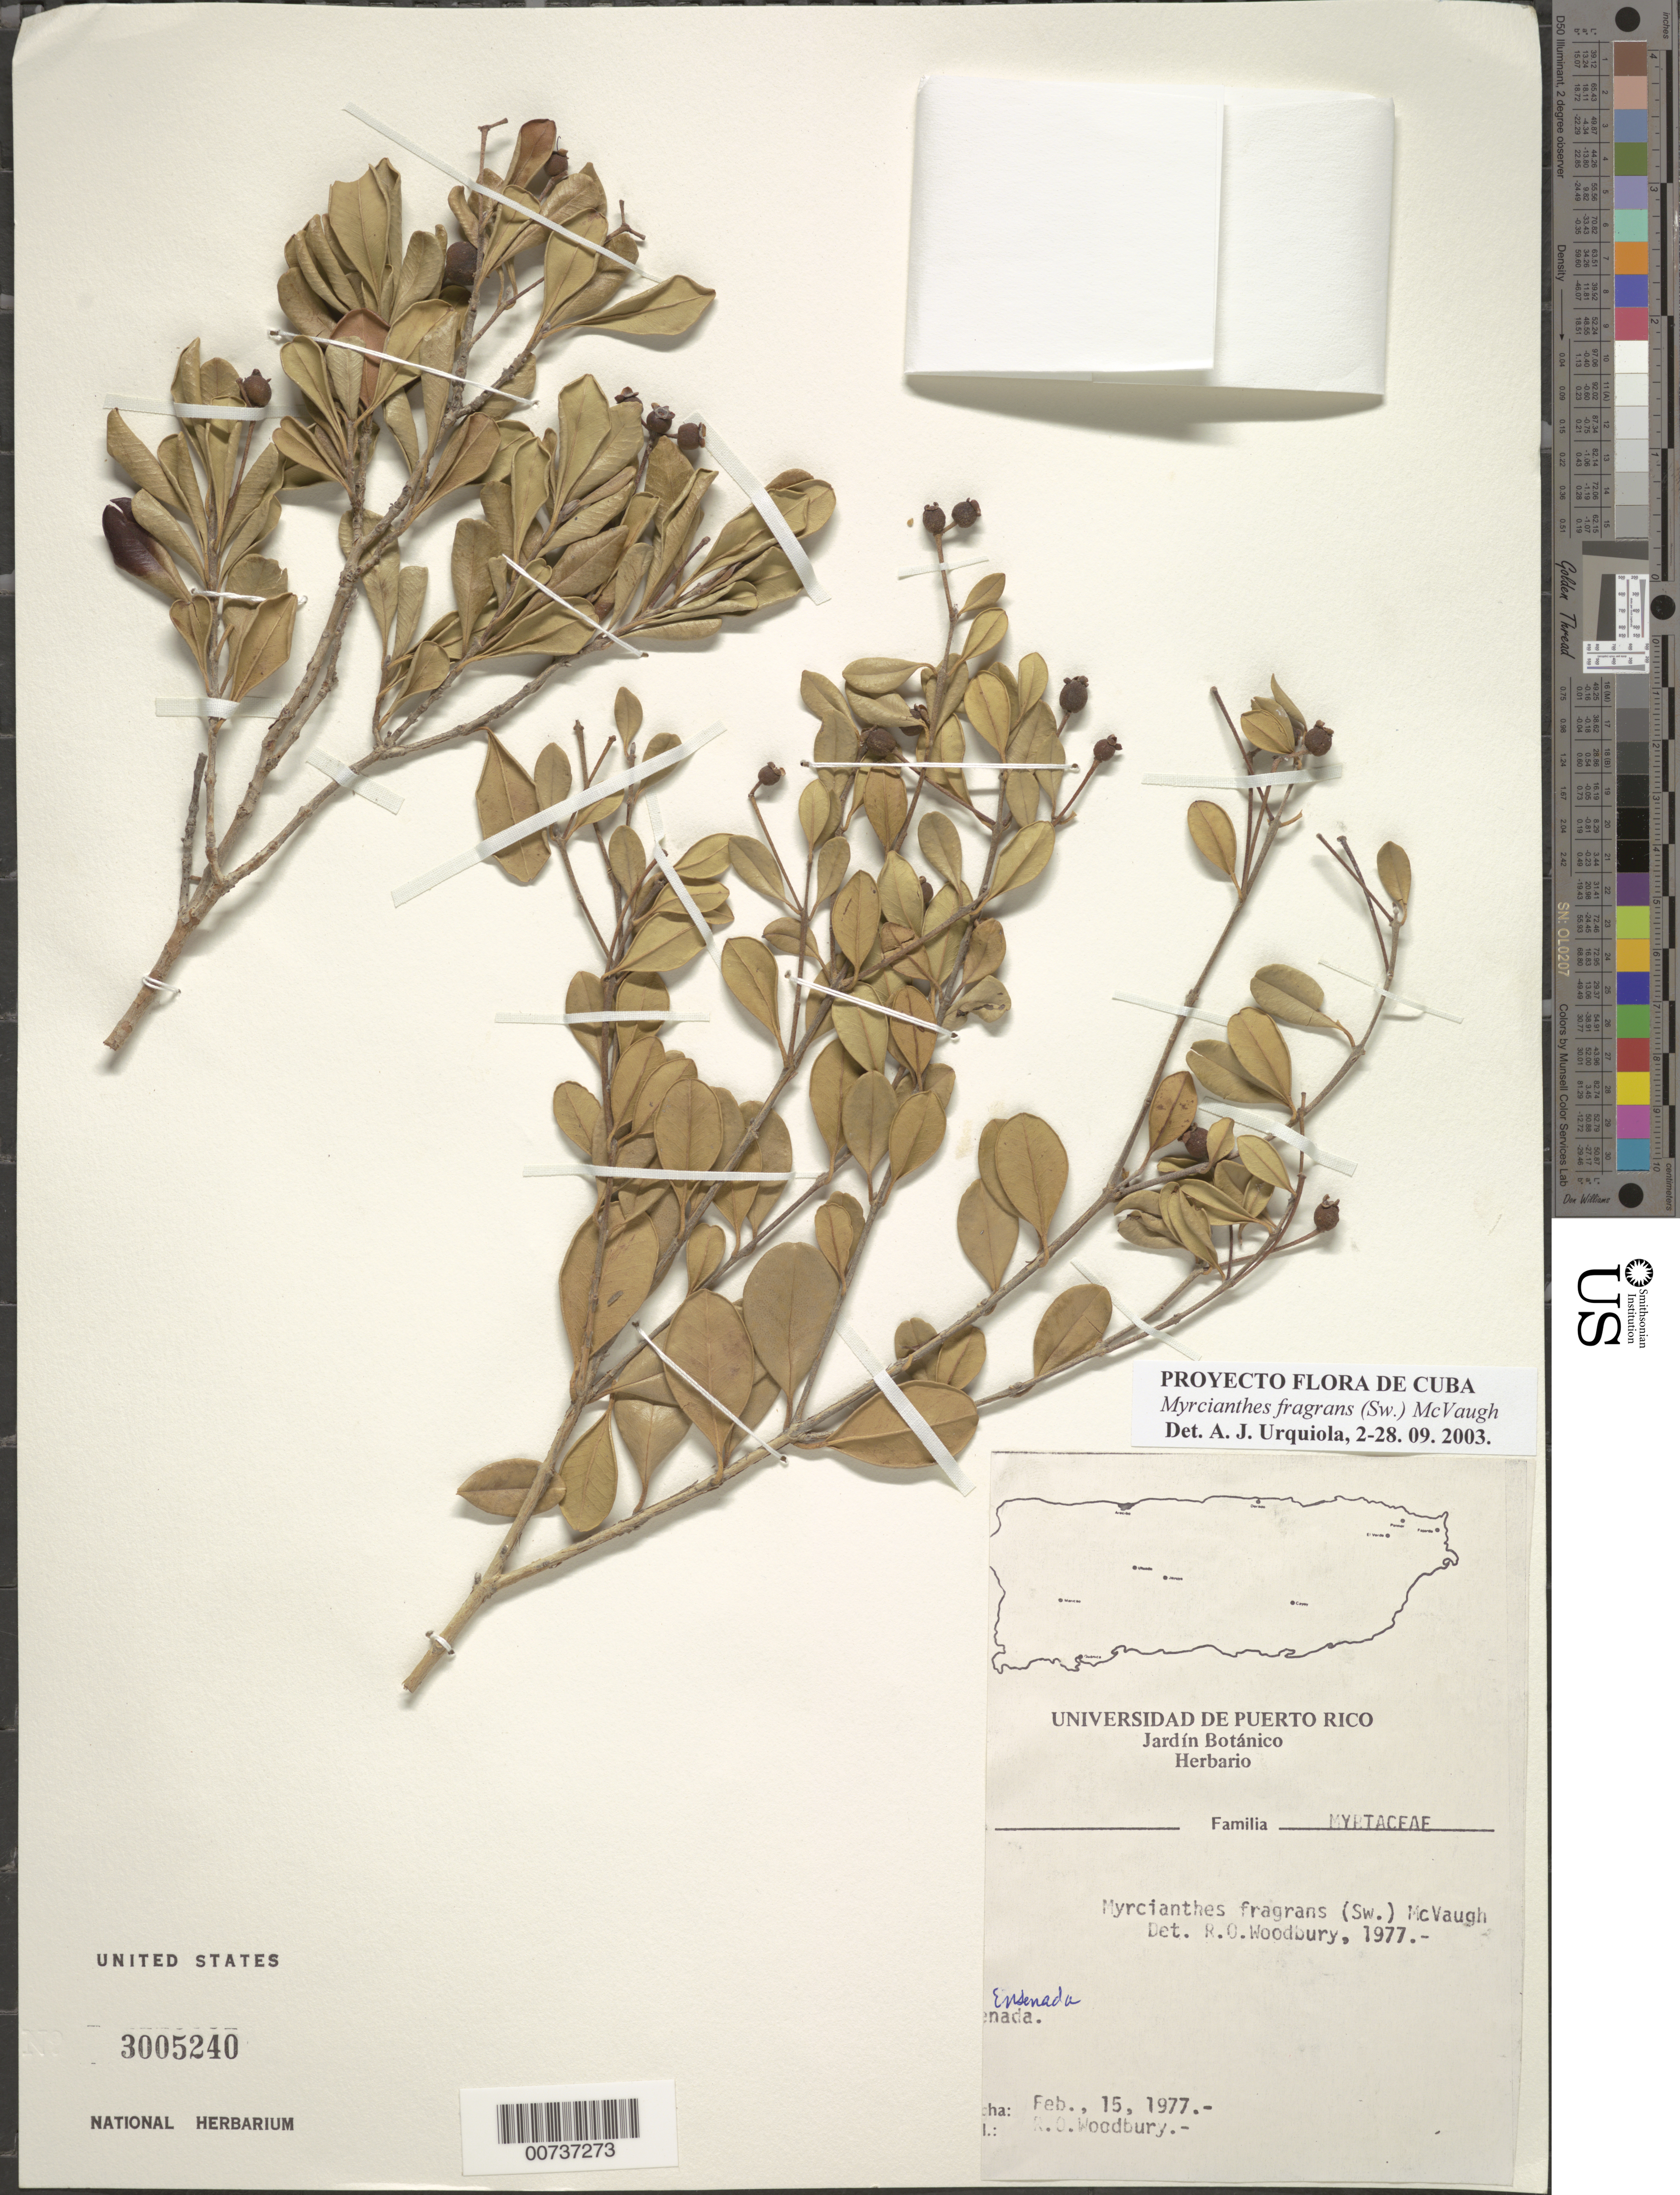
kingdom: Plantae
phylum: Tracheophyta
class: Magnoliopsida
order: Myrtales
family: Myrtaceae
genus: Myrcianthes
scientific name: Myrcianthes fragrans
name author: (Sw.) McVaugh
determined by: Woodbury, R. O.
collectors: R. O. Woodbury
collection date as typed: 15 Feb 1977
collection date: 1977-02-15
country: Puerto Rico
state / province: Guánica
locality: Ensenada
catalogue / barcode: US 3005240